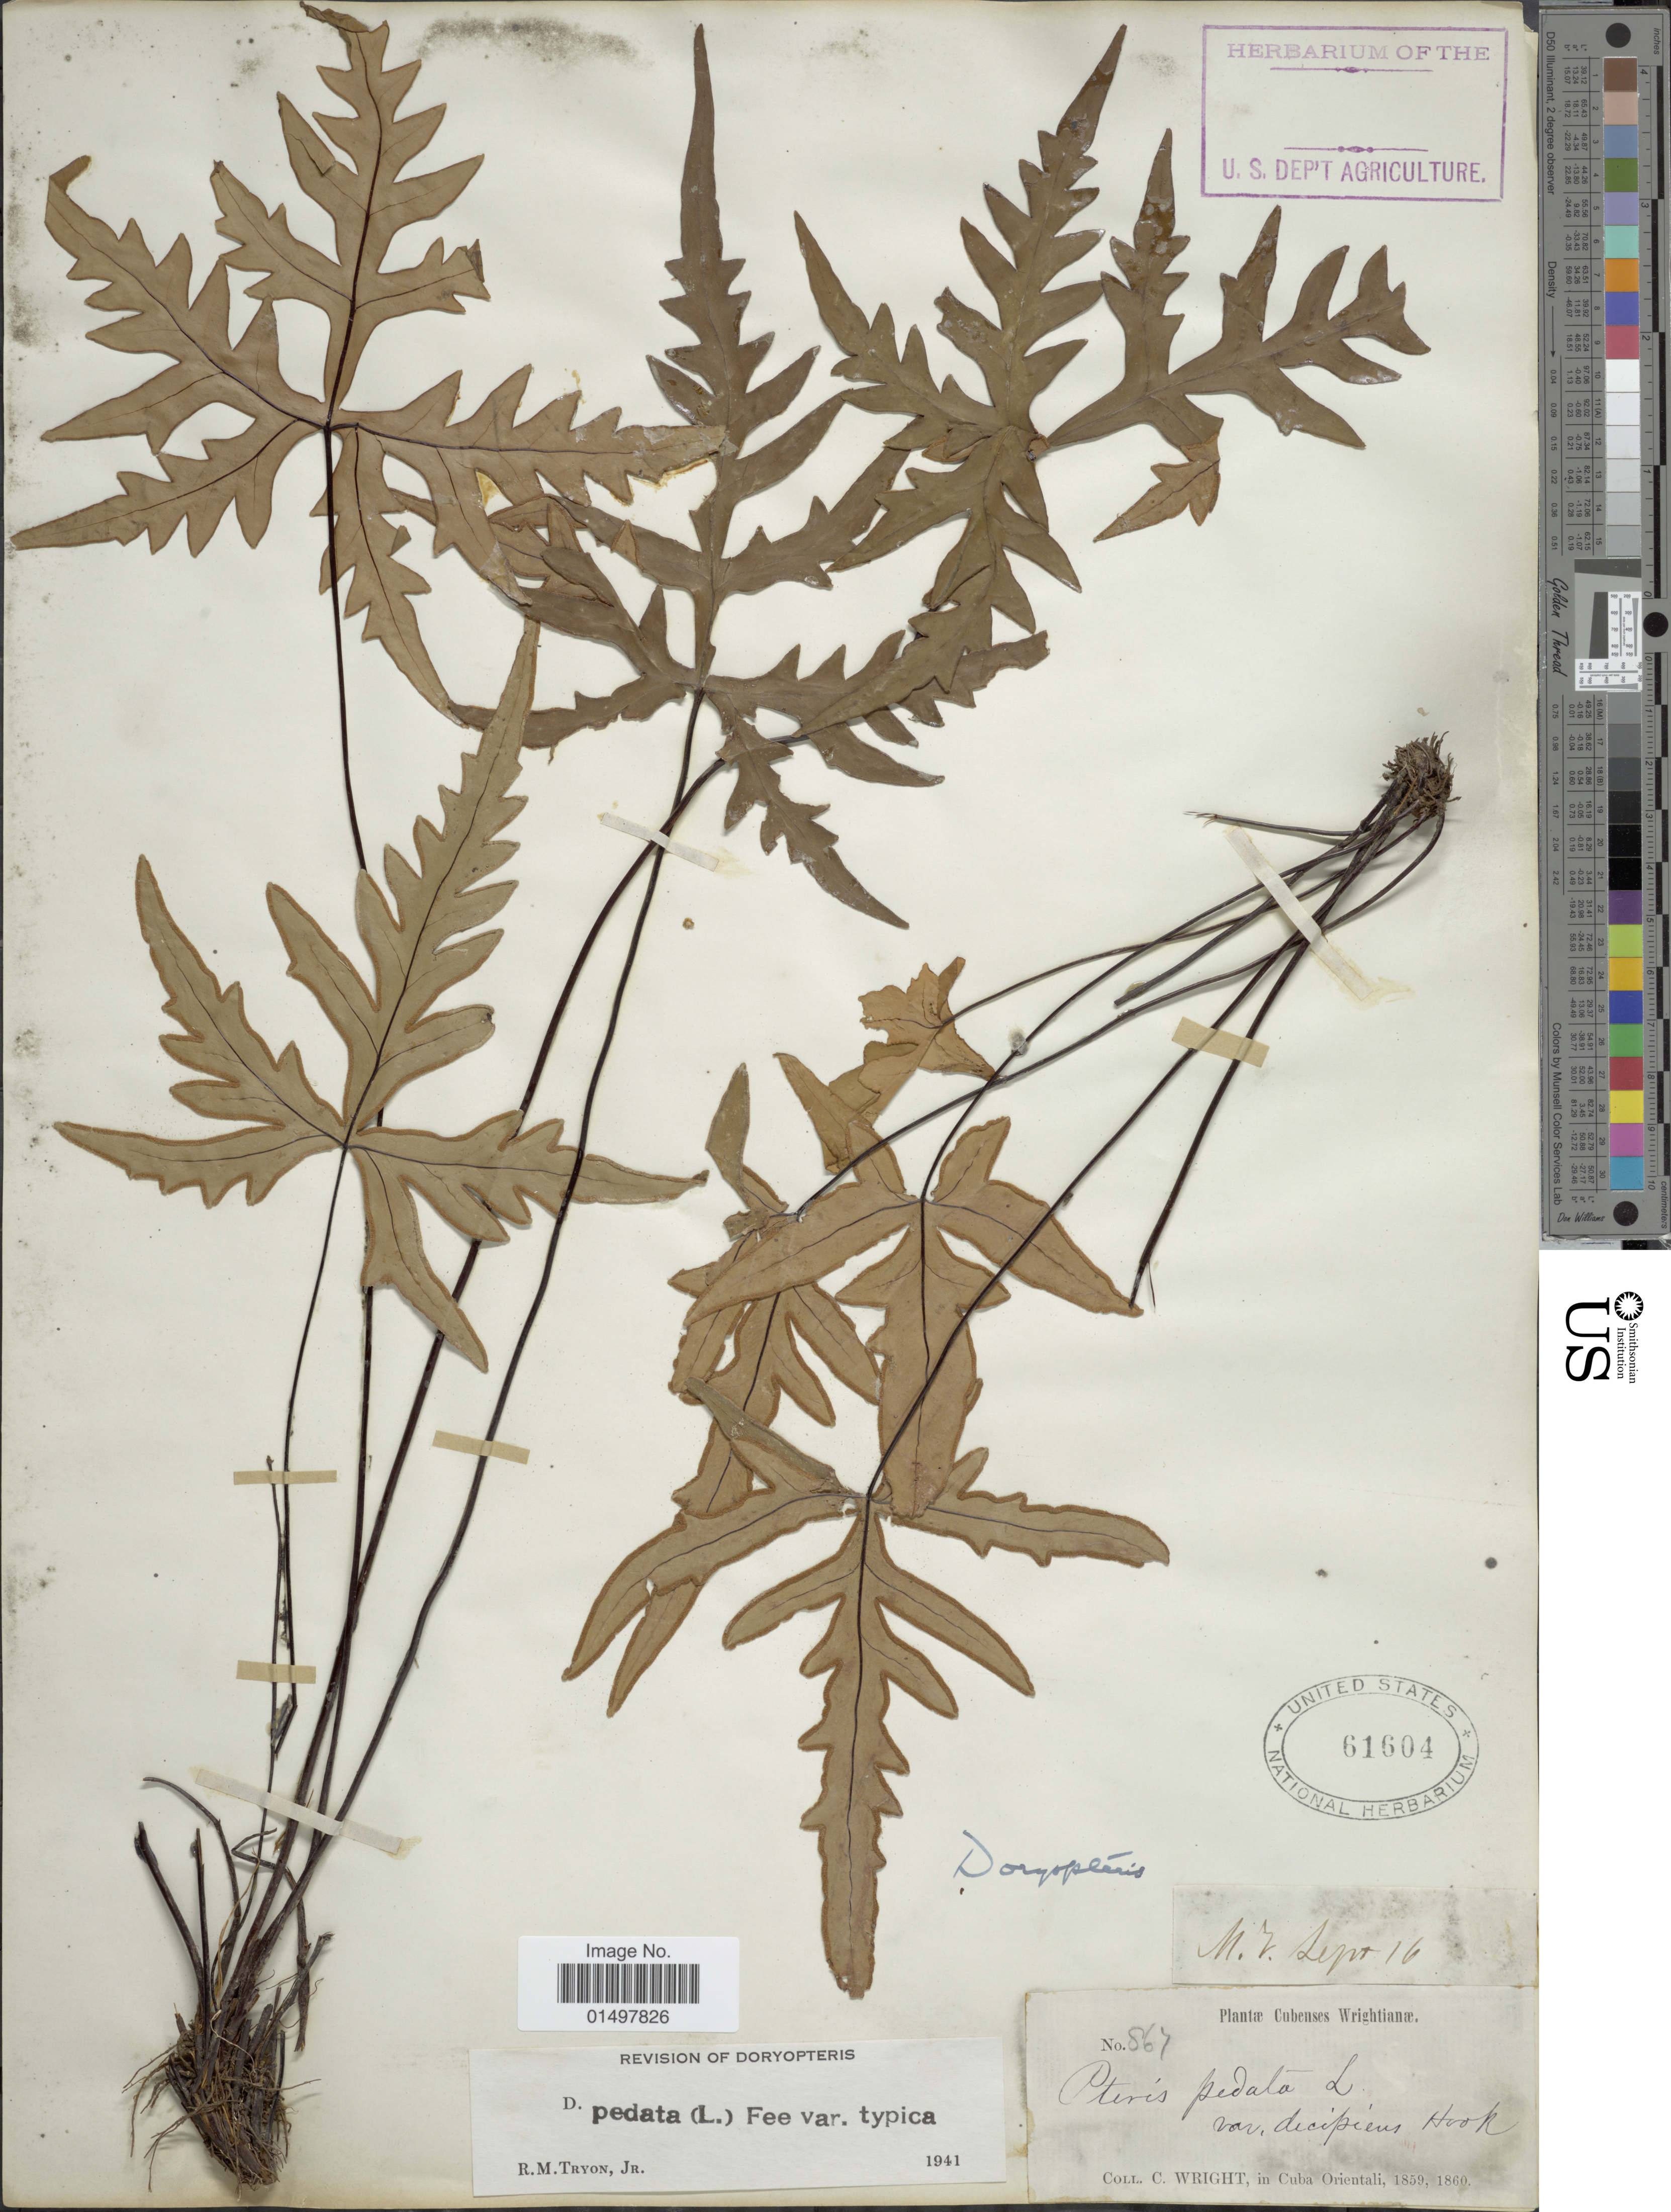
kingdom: Plantae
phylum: Tracheophyta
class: Polypodiopsida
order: Polypodiales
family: Pteridaceae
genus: Doryopteris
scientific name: Doryopteris pedata var. typica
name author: (L.) Fée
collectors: C. Wright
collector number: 867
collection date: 1859/1860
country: Cuba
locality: Cubenses Wrightianae. In Cuba Orientali.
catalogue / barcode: US 61604